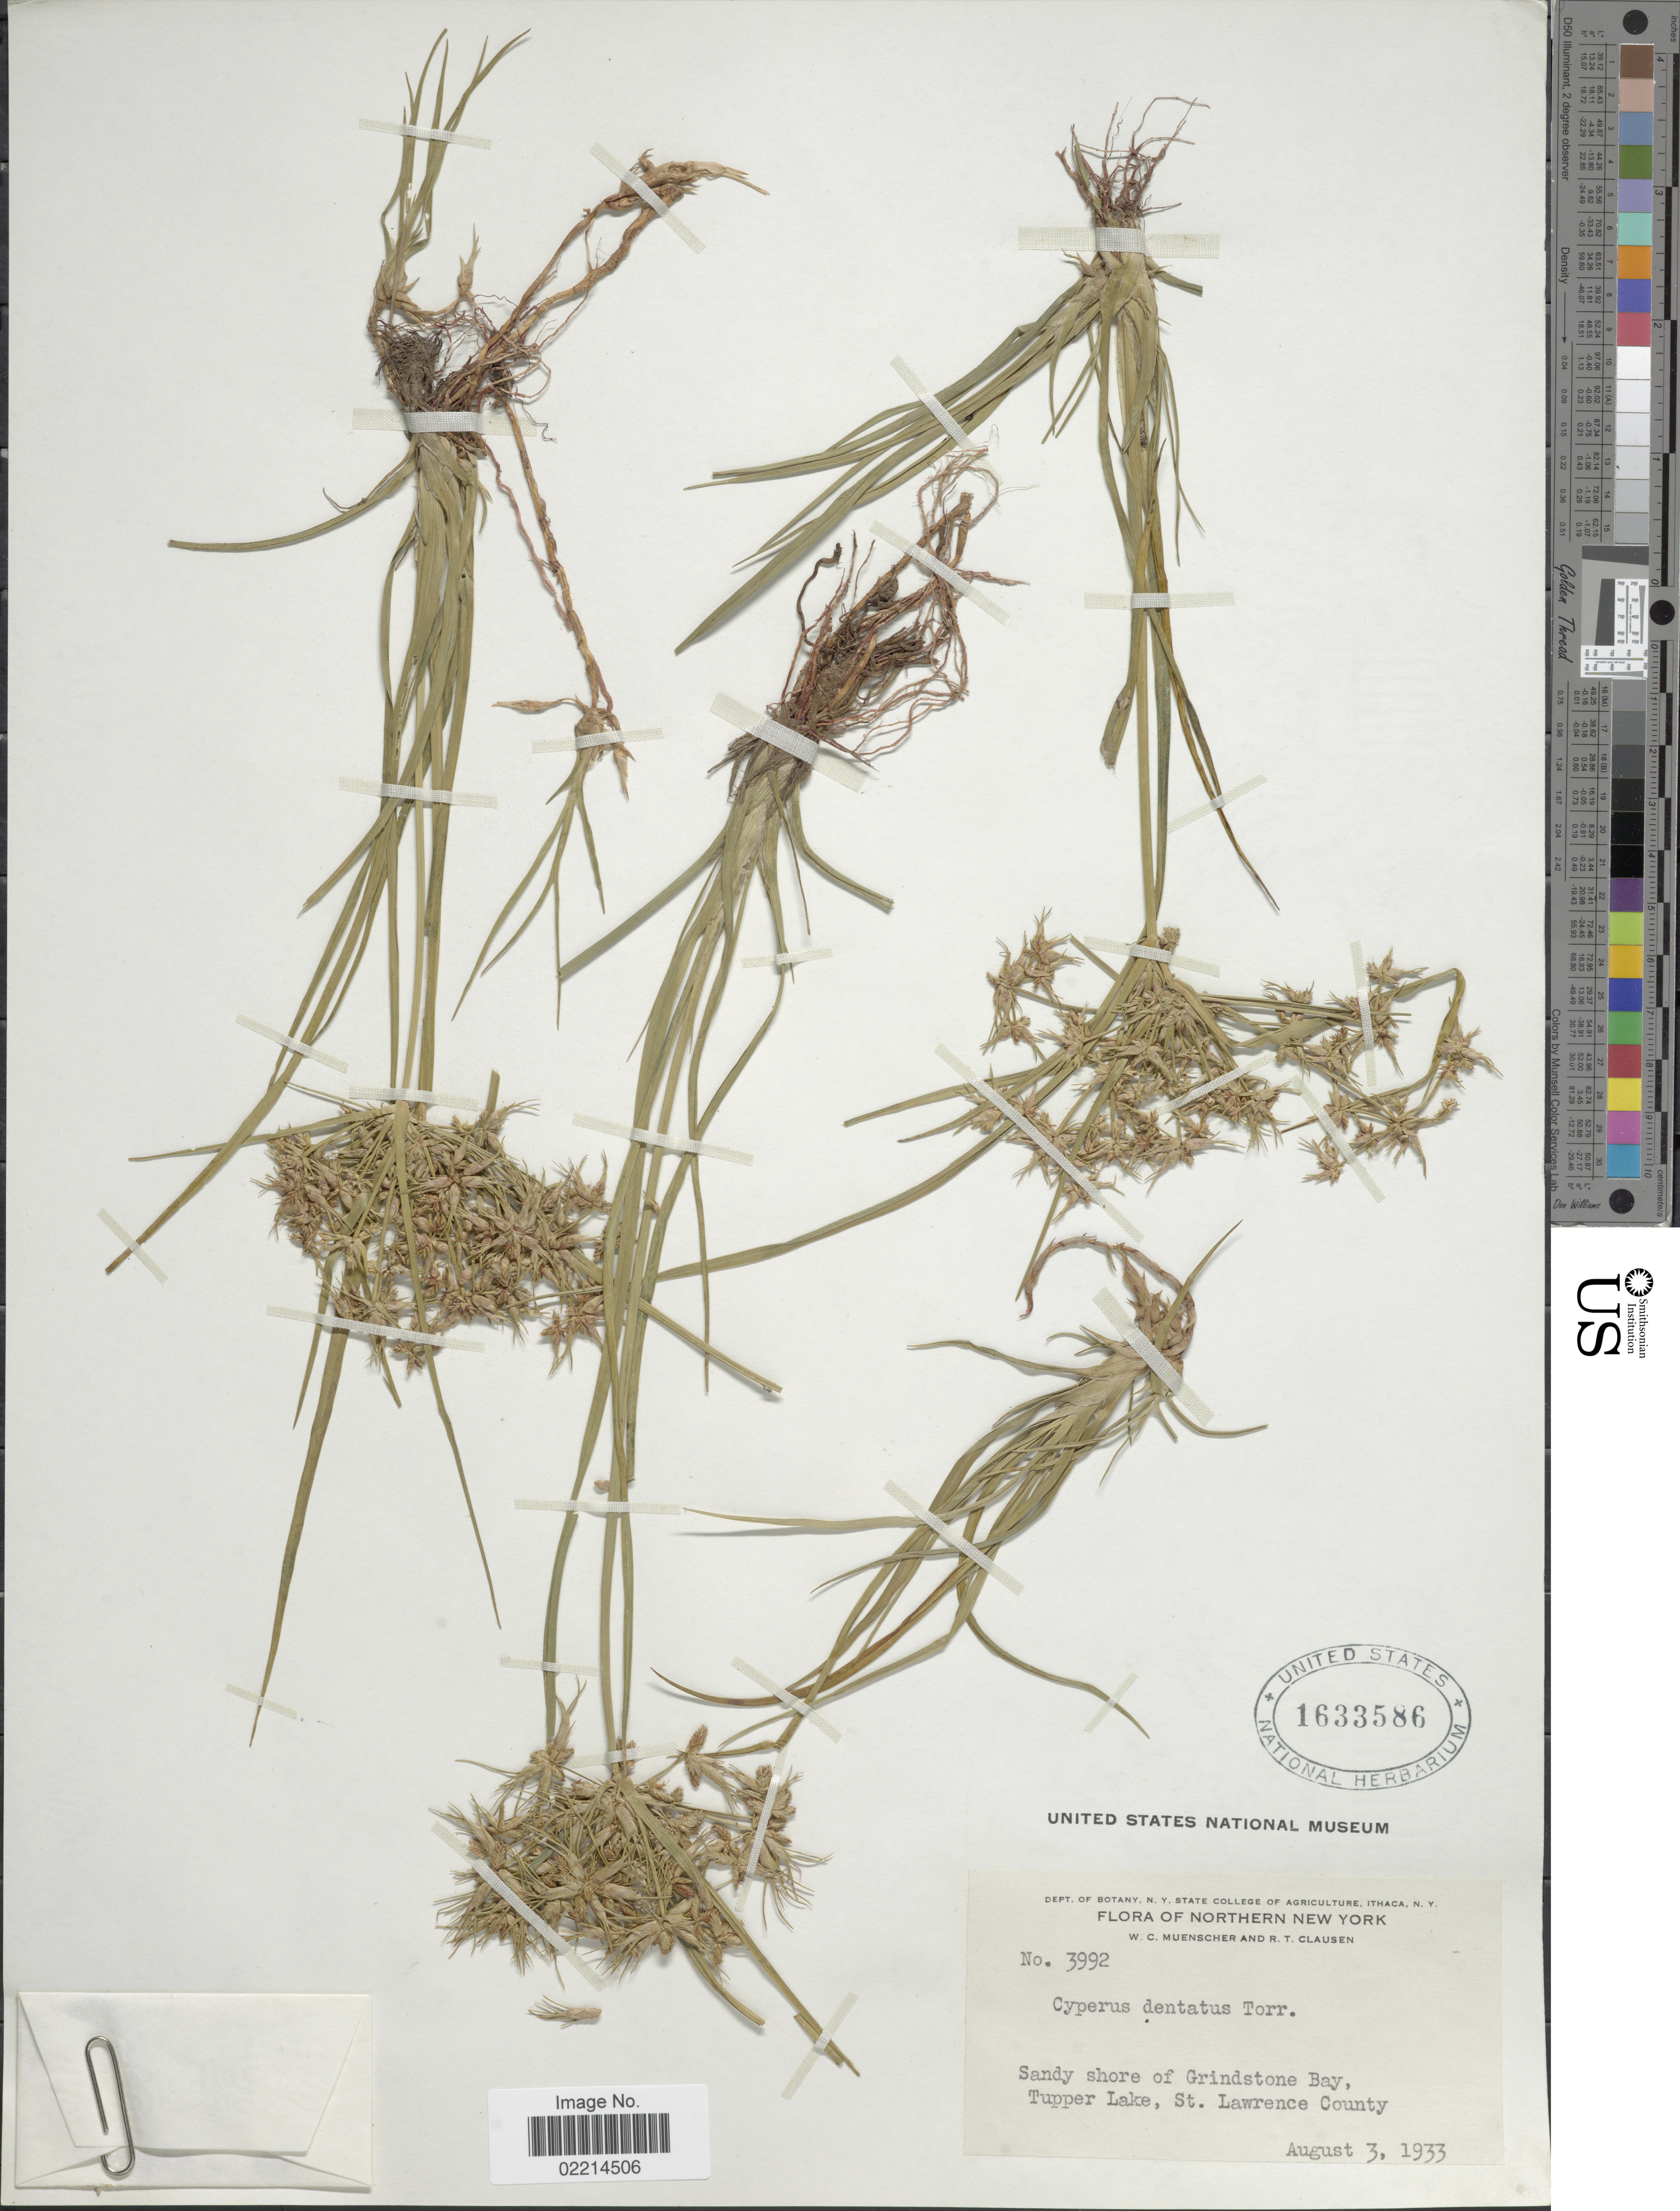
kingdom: Plantae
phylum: Tracheophyta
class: Liliopsida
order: Poales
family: Cyperaceae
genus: Cyperus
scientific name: Cyperus dentatus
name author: Torr.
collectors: W. Muenscher & R. T. Clausen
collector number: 3992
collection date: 1933-08-03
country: United States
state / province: New York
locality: Northern New York, sandy shore of Grindstone Bay, Tupper Lake, St. Lawrence County.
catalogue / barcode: US 1633586